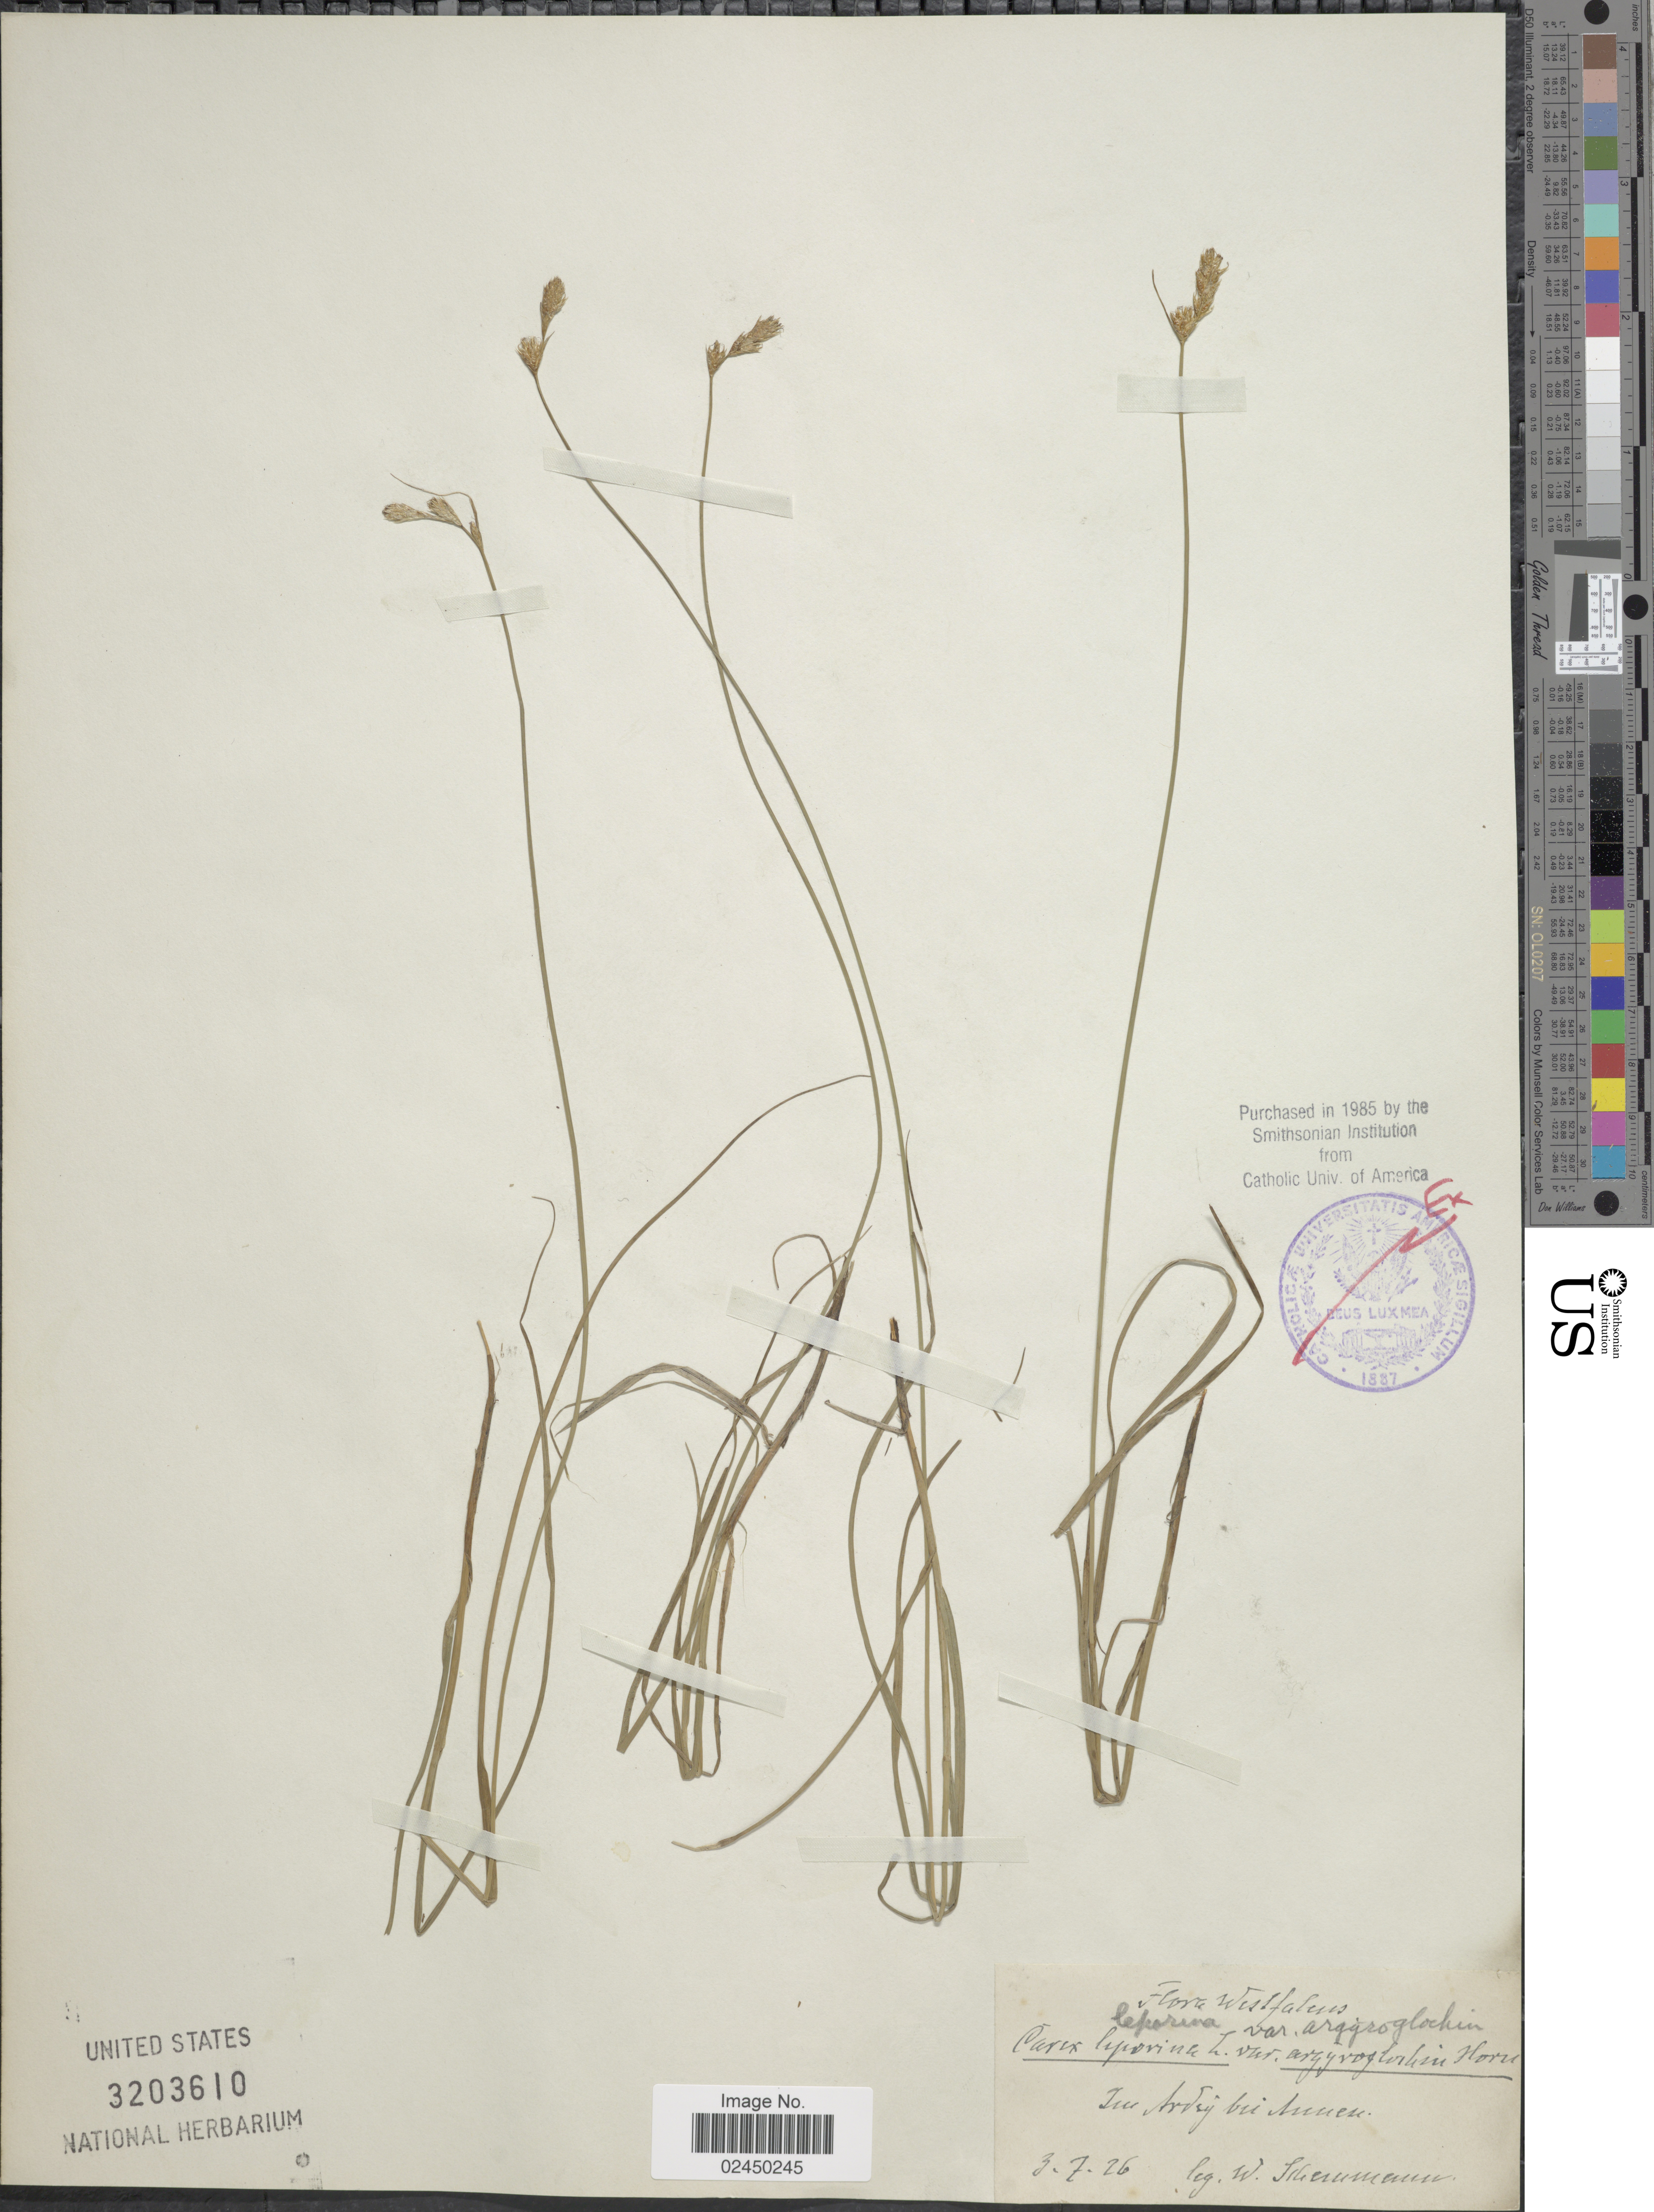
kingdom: Plantae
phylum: Tracheophyta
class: Liliopsida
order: Poales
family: Cyperaceae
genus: Carex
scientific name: Carex leporina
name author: L.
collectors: W. Schemmann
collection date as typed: Transcribed d/m/y: 3/7/26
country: Germany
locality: Westfalen, In Ardey bei Innen [interpreted]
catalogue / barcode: US 3203610